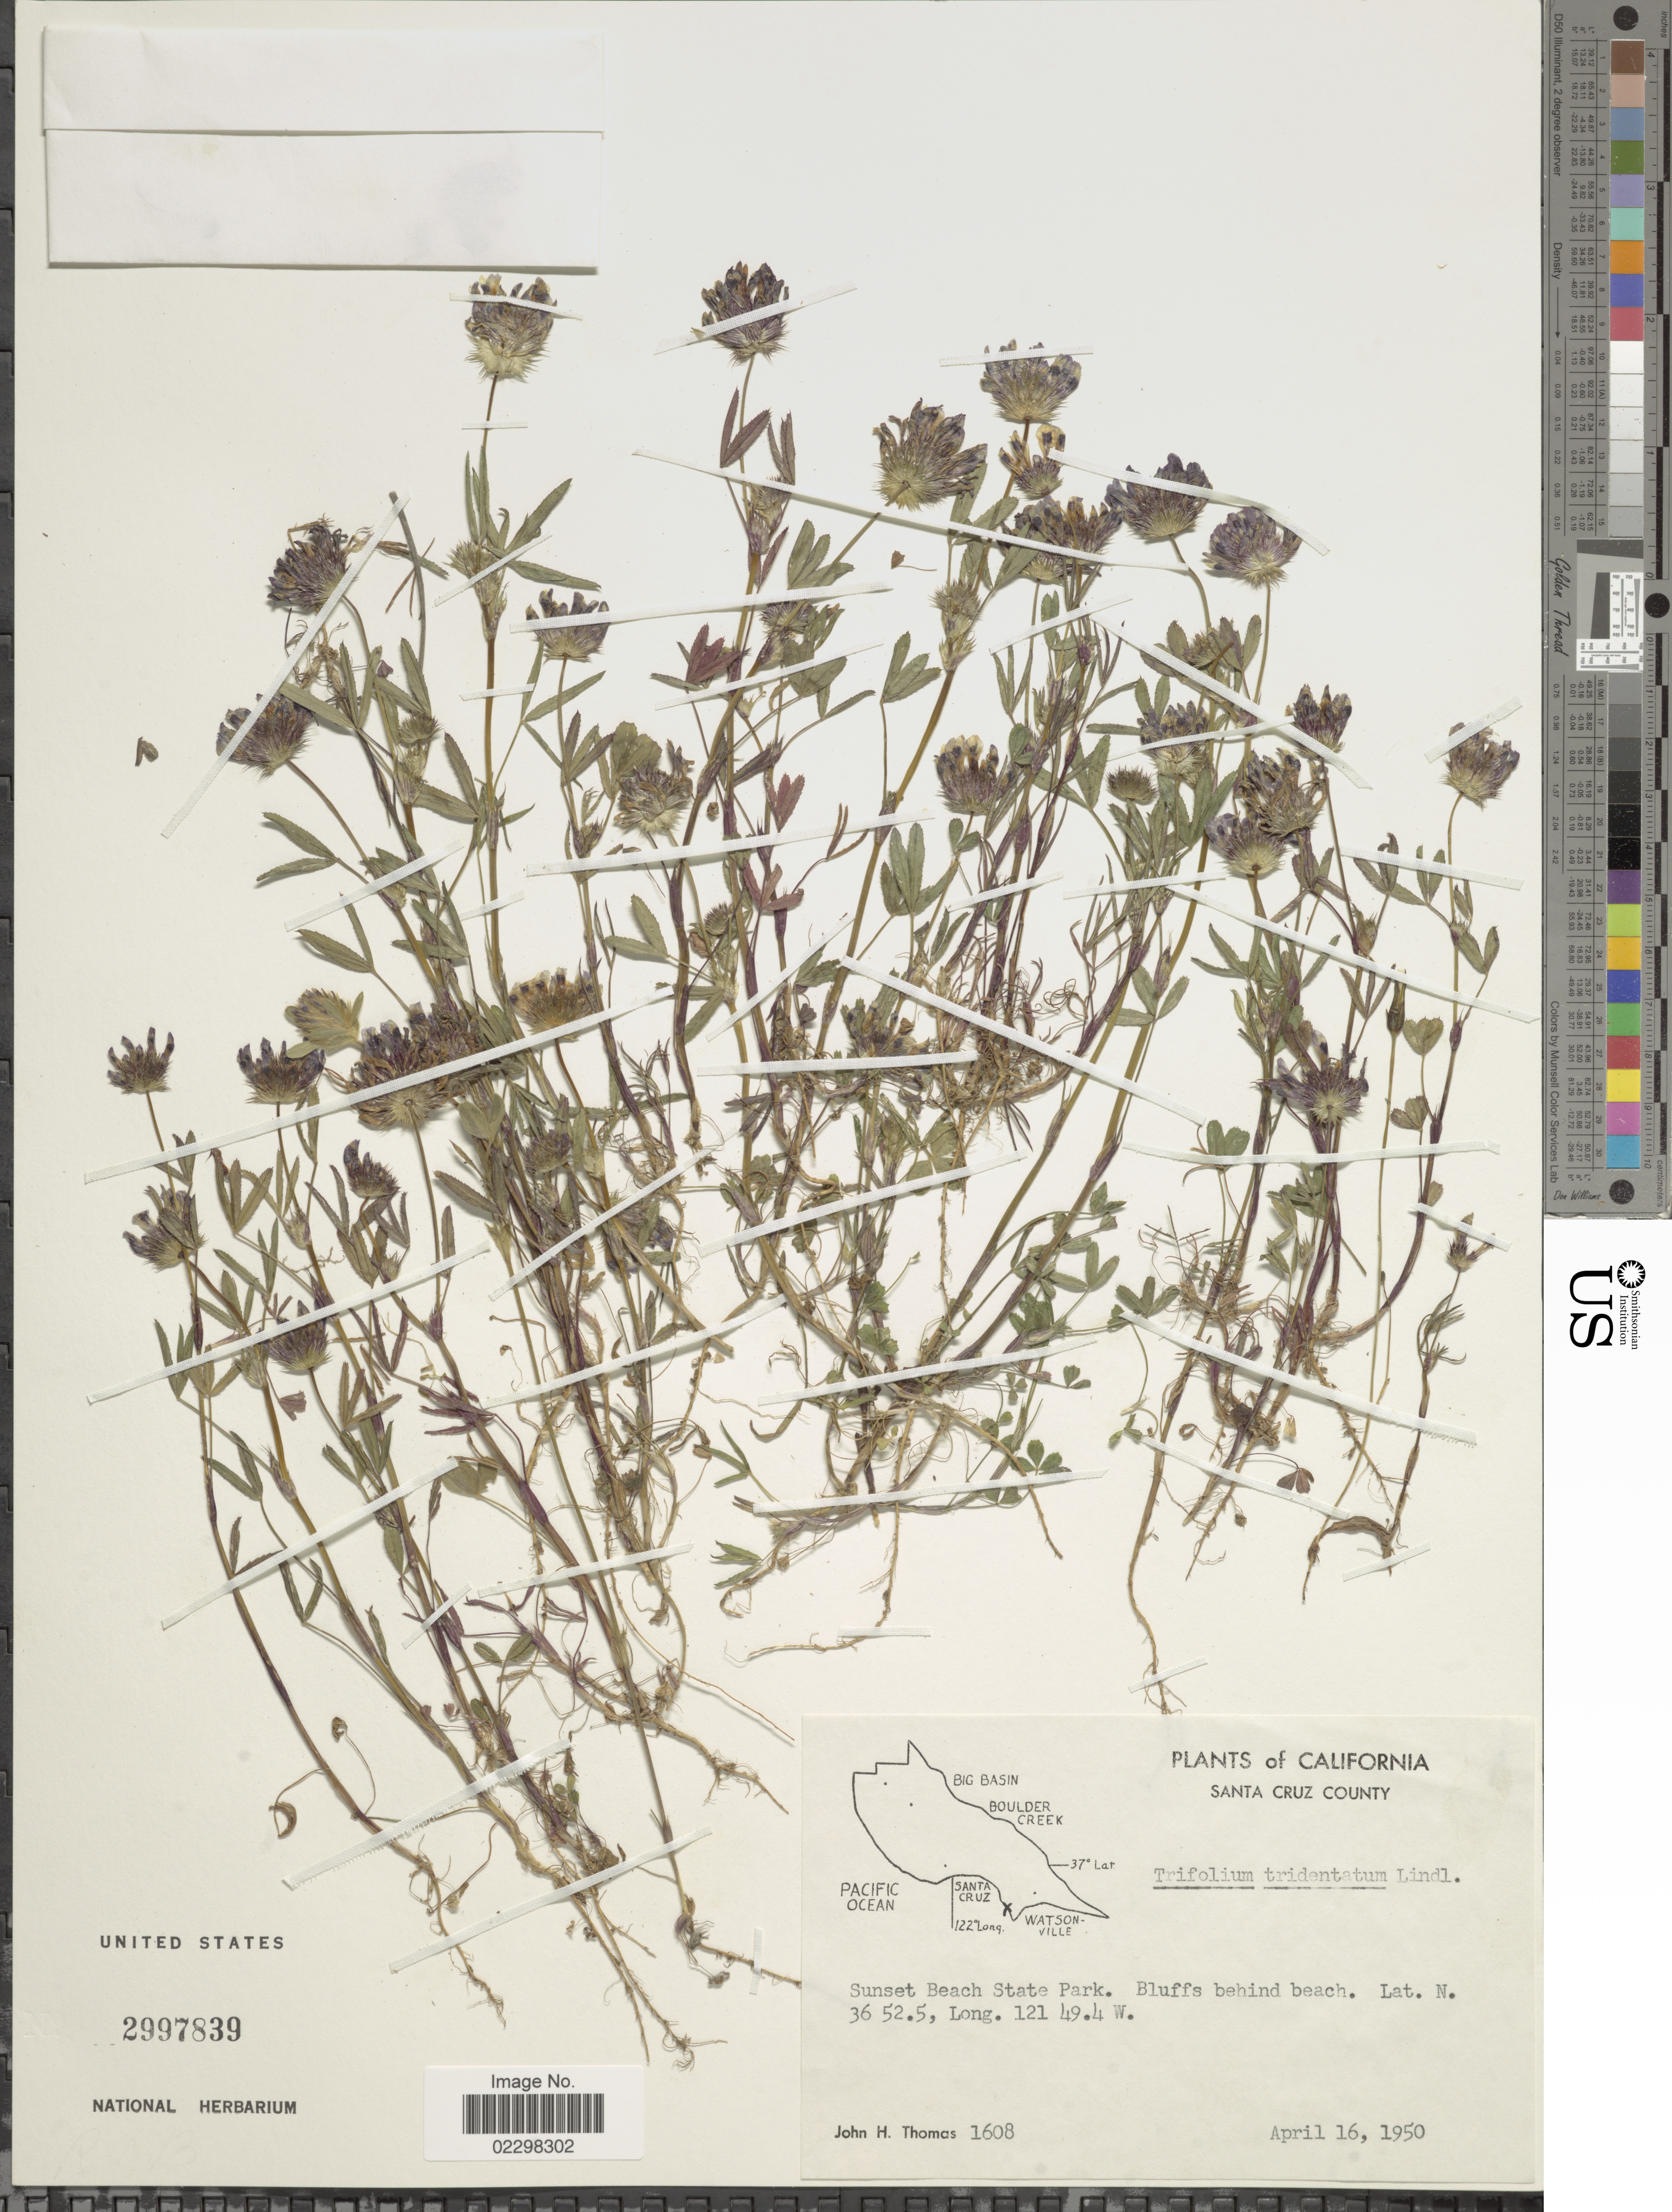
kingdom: Plantae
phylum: Tracheophyta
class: Magnoliopsida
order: Fabales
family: Fabaceae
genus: Trifolium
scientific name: Trifolium tridentatum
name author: Lindl.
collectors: J. H. Thomas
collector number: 1608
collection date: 1950-04-16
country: United States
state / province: California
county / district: Santa Cruz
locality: California, Santa Cruz County, Sunset Beach State Park, Bluffs behind beach.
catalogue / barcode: US 2997839